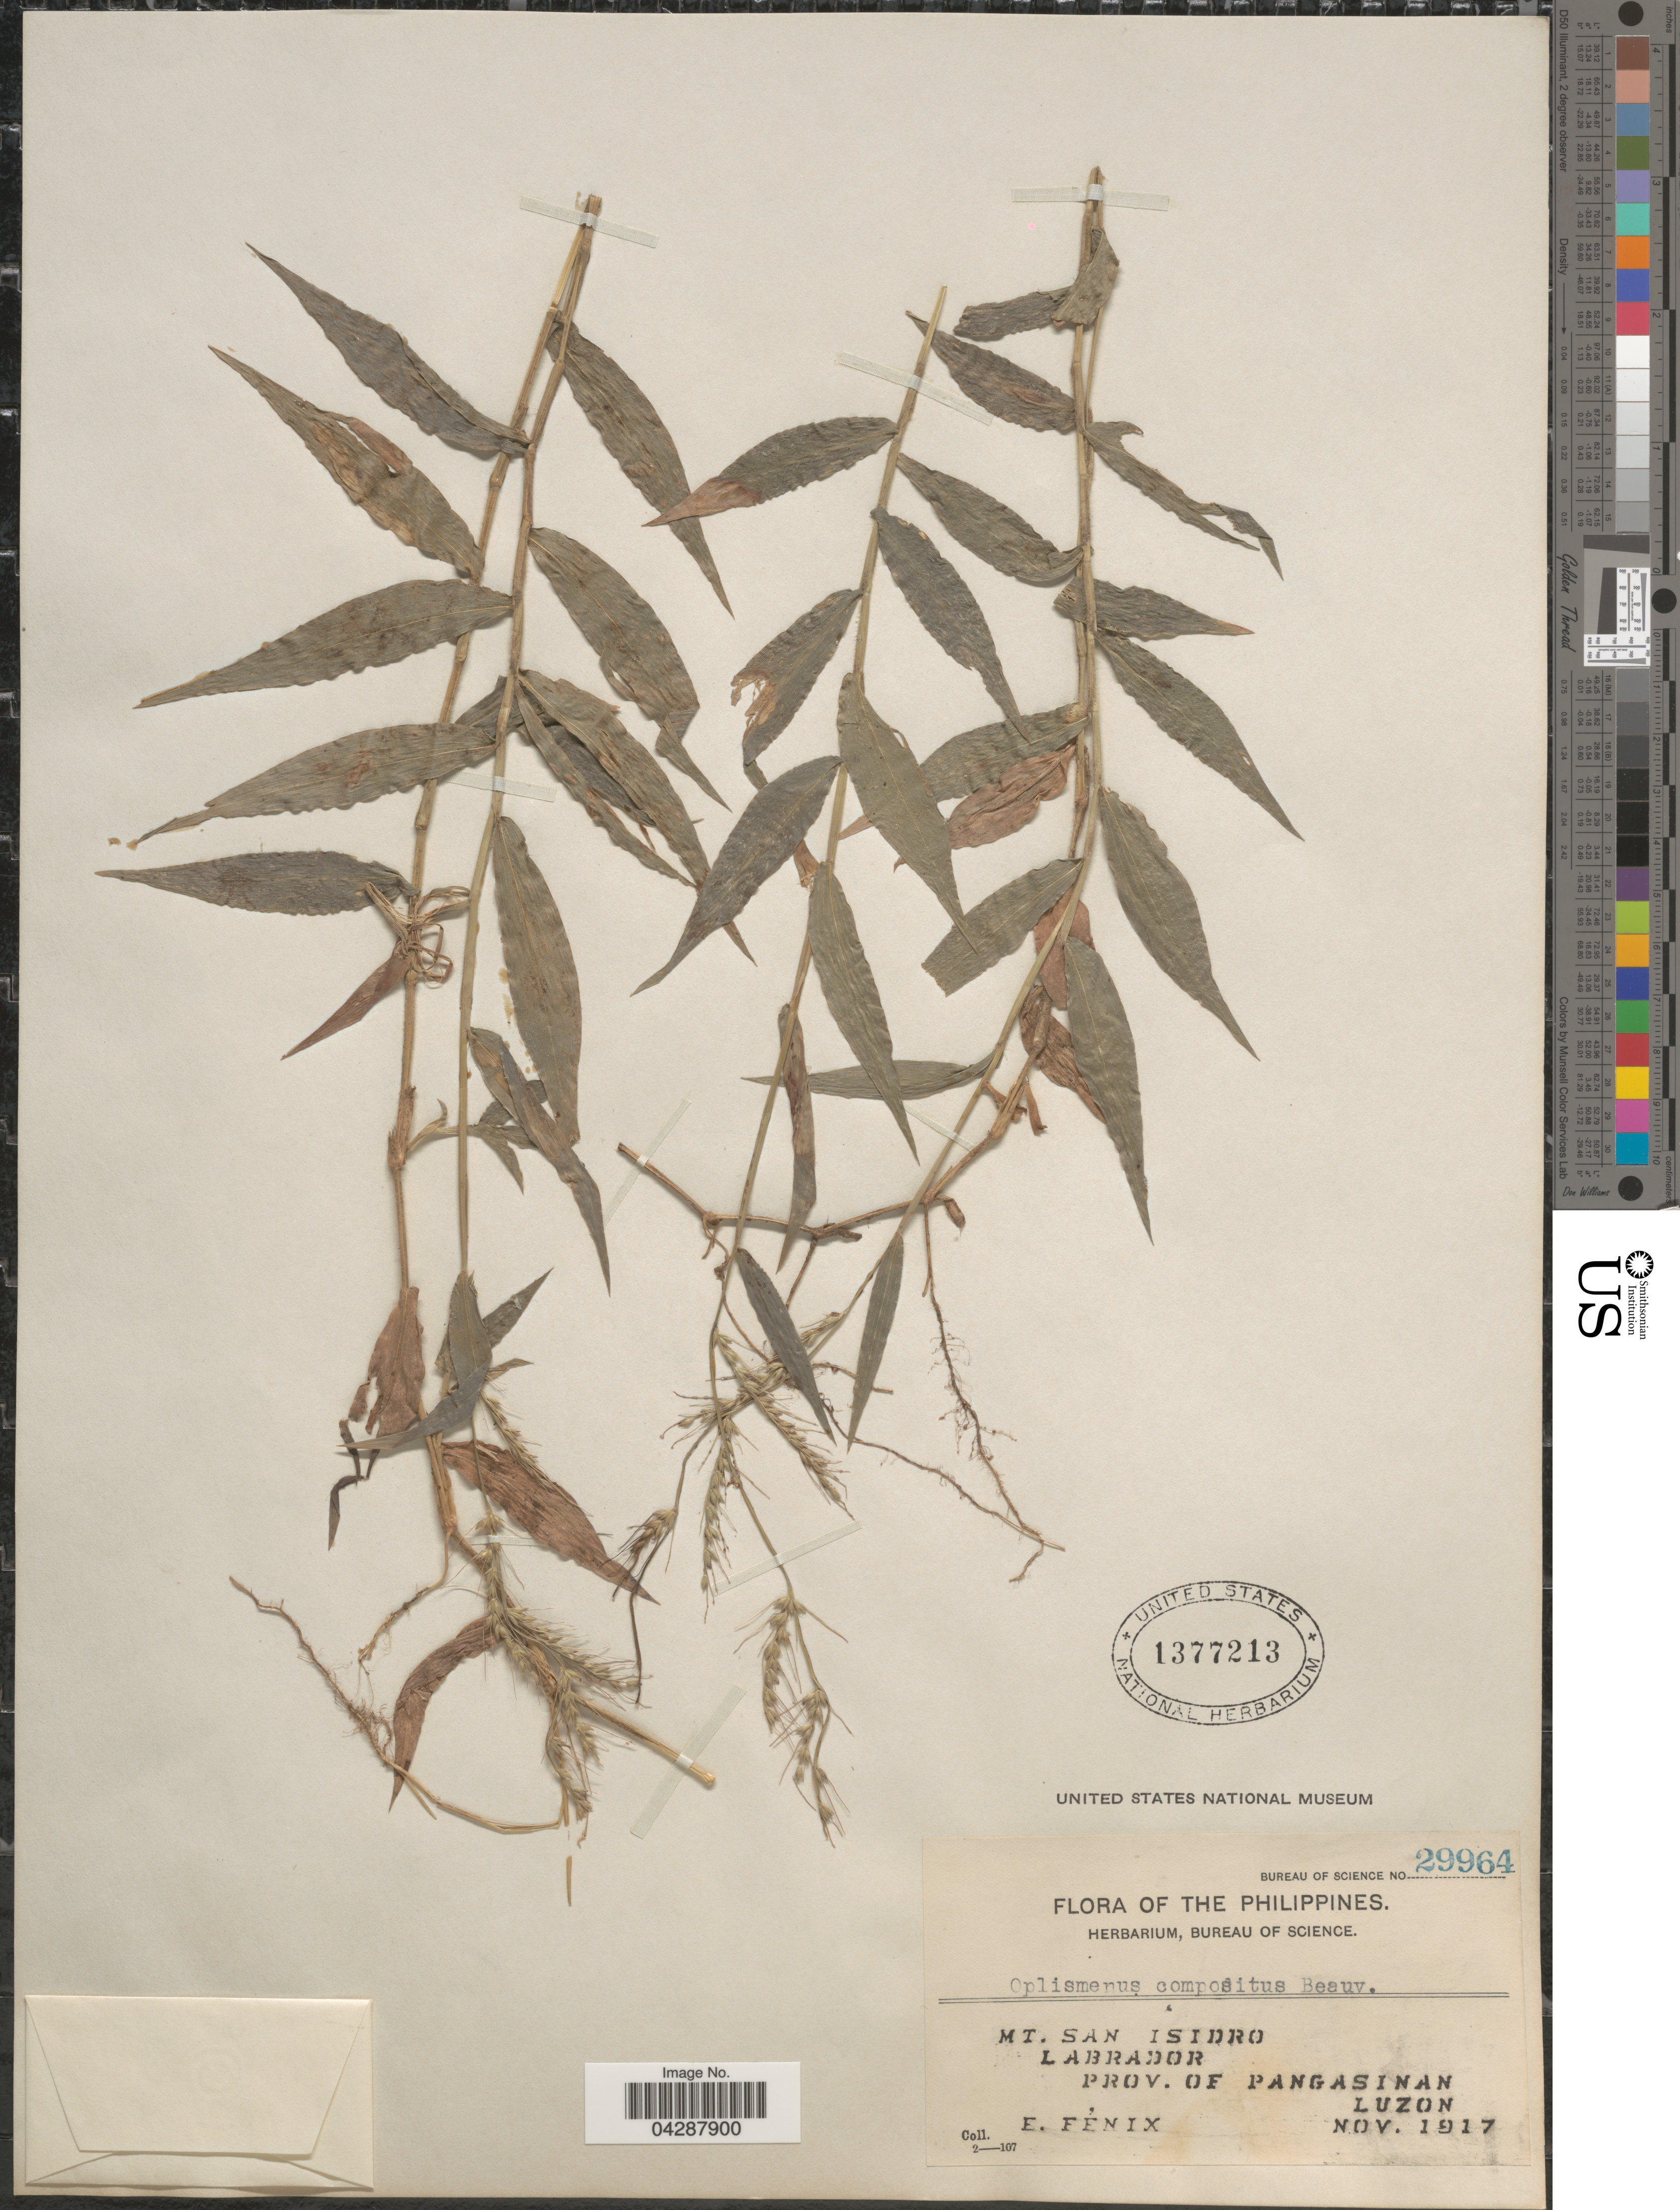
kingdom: Plantae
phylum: Tracheophyta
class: Liliopsida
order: Poales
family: Poaceae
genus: Oplismenus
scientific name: Oplismenus compositus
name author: (L.) P. Beauv.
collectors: E. Fénix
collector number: Bureau of Science 29964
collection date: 1917-11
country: Philippines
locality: Mt. Isidro. Labrador. Prov. of Pangasinan. Luzon.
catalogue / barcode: US 1377213